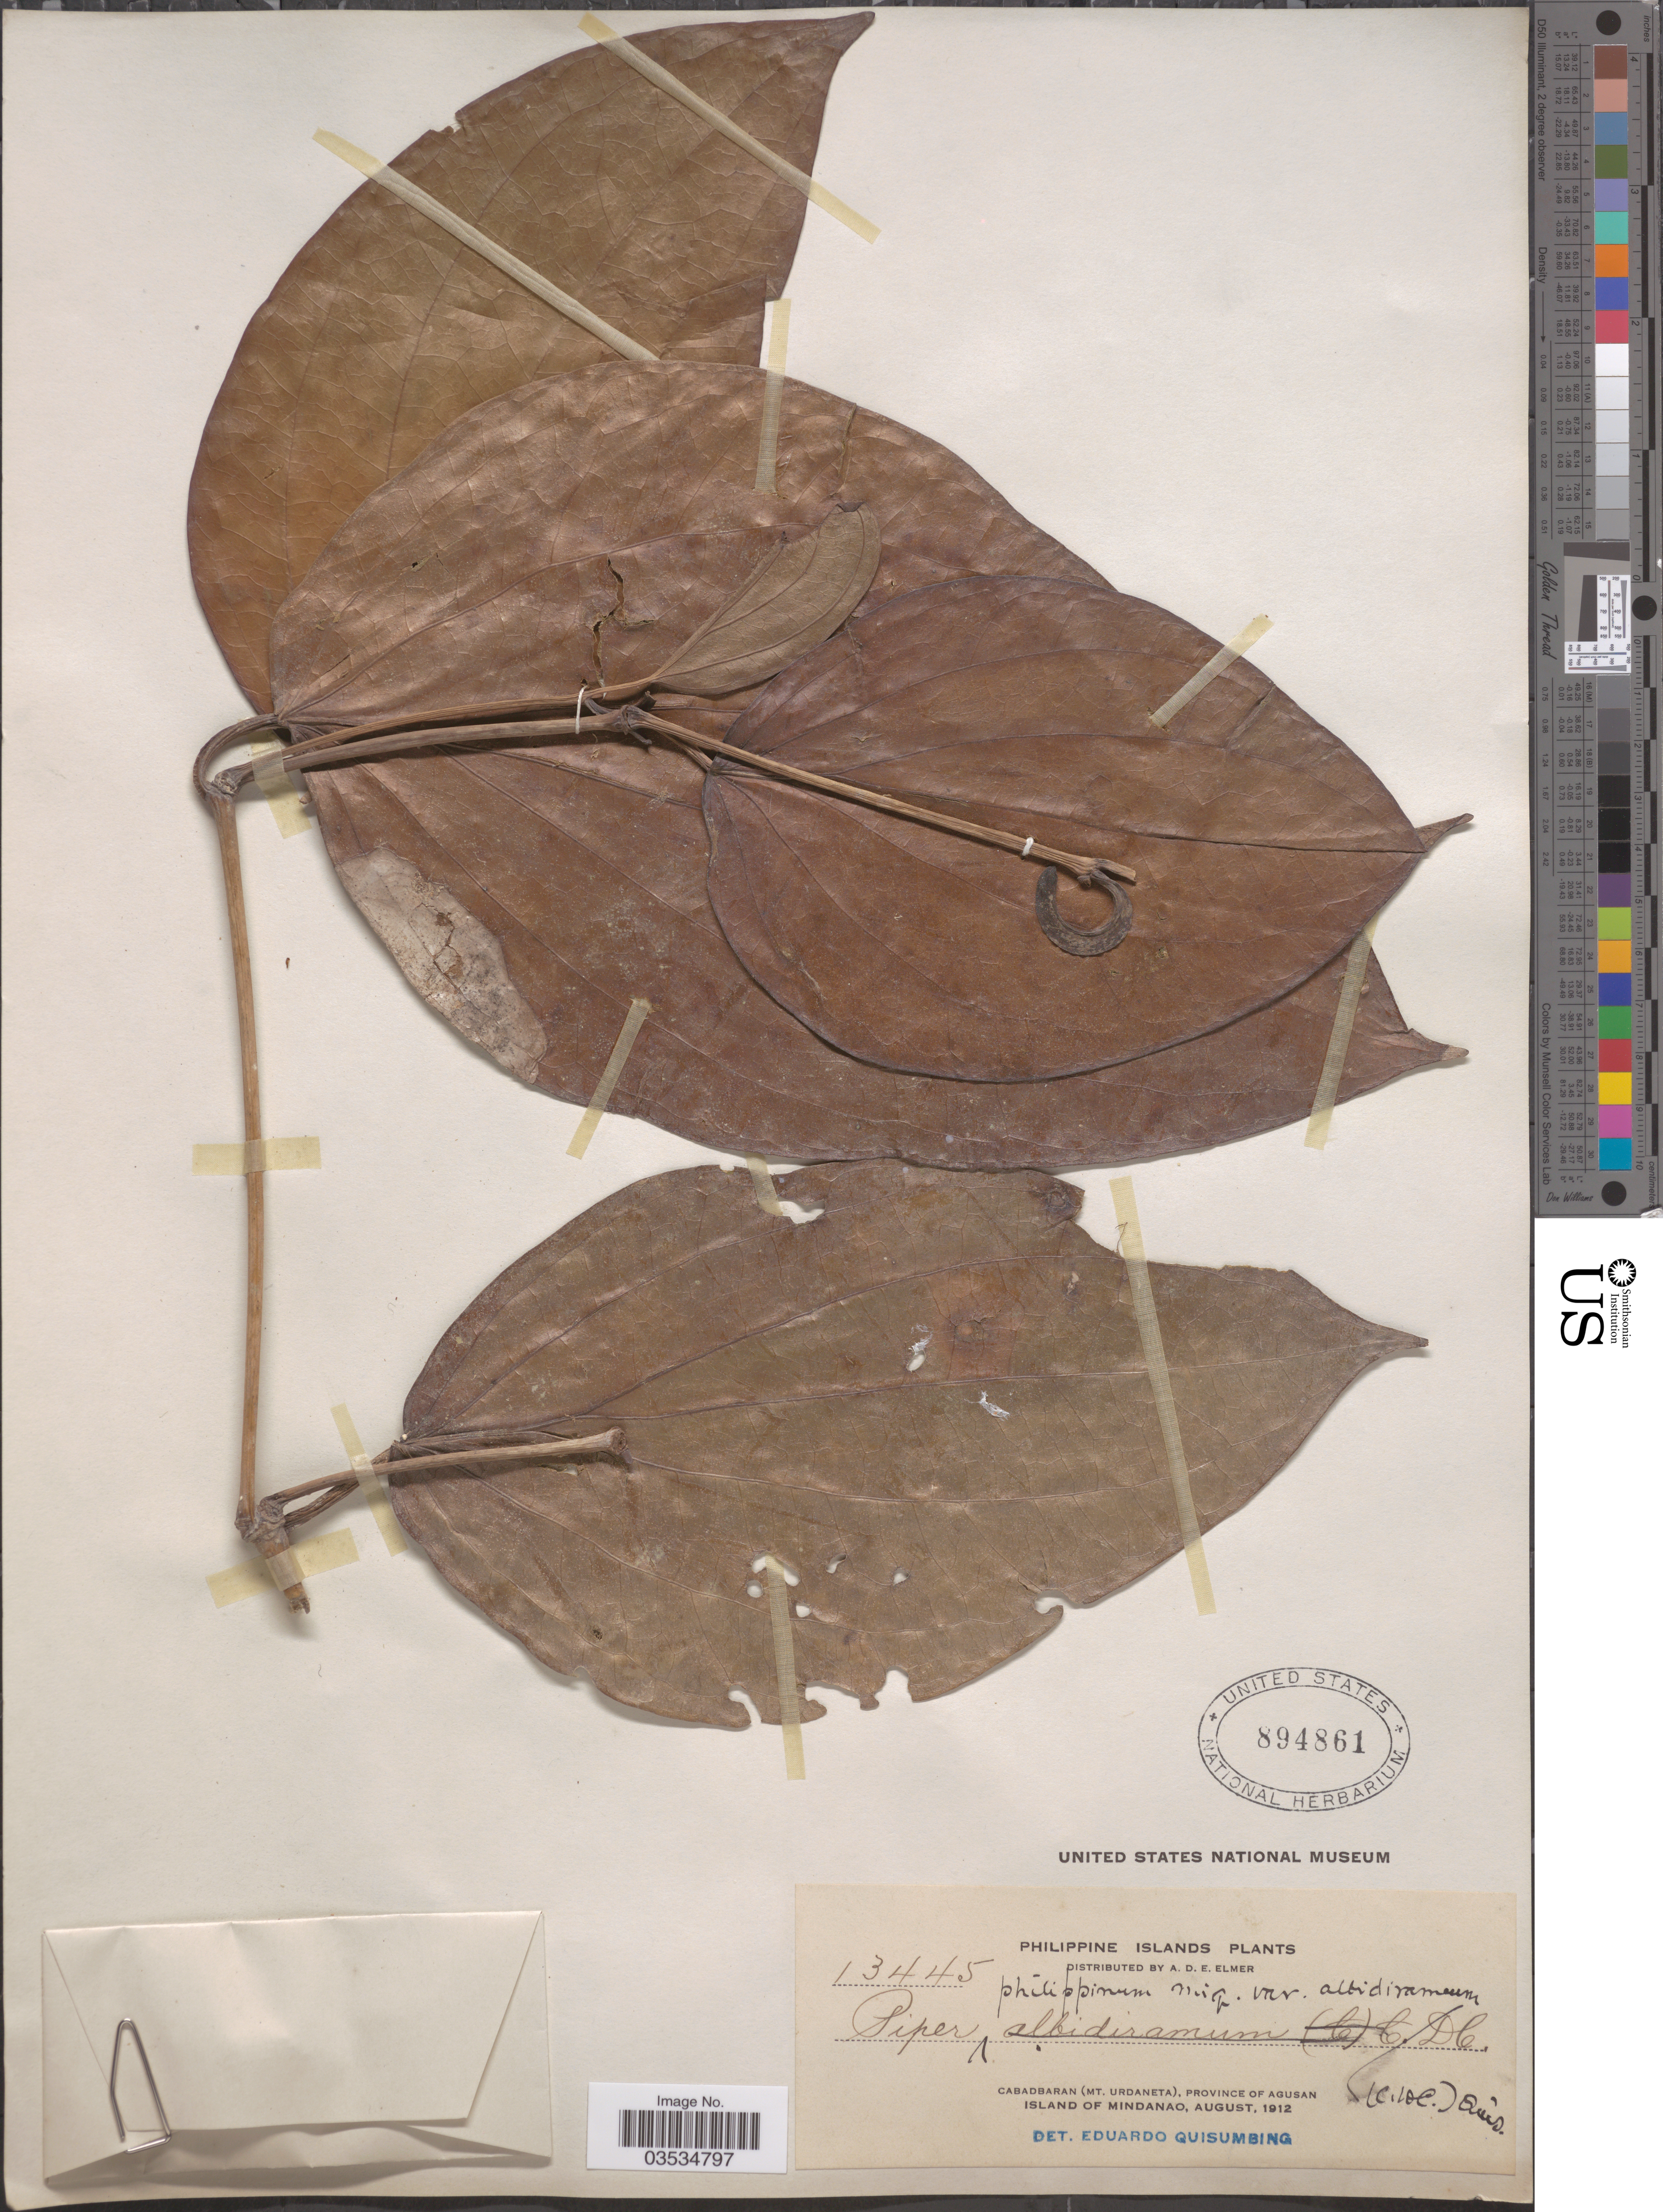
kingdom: Plantae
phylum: Tracheophyta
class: Magnoliopsida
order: Piperales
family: Piperaceae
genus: Piper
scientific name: Piper philippinum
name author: Miq.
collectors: A. D. E. Elmer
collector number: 13445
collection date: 1912-08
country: Philippines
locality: Philippine Islands. Cabadbaran (Mt. Urdaneta), Province of Agusan. Island of Mindanao.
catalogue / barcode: US 894861